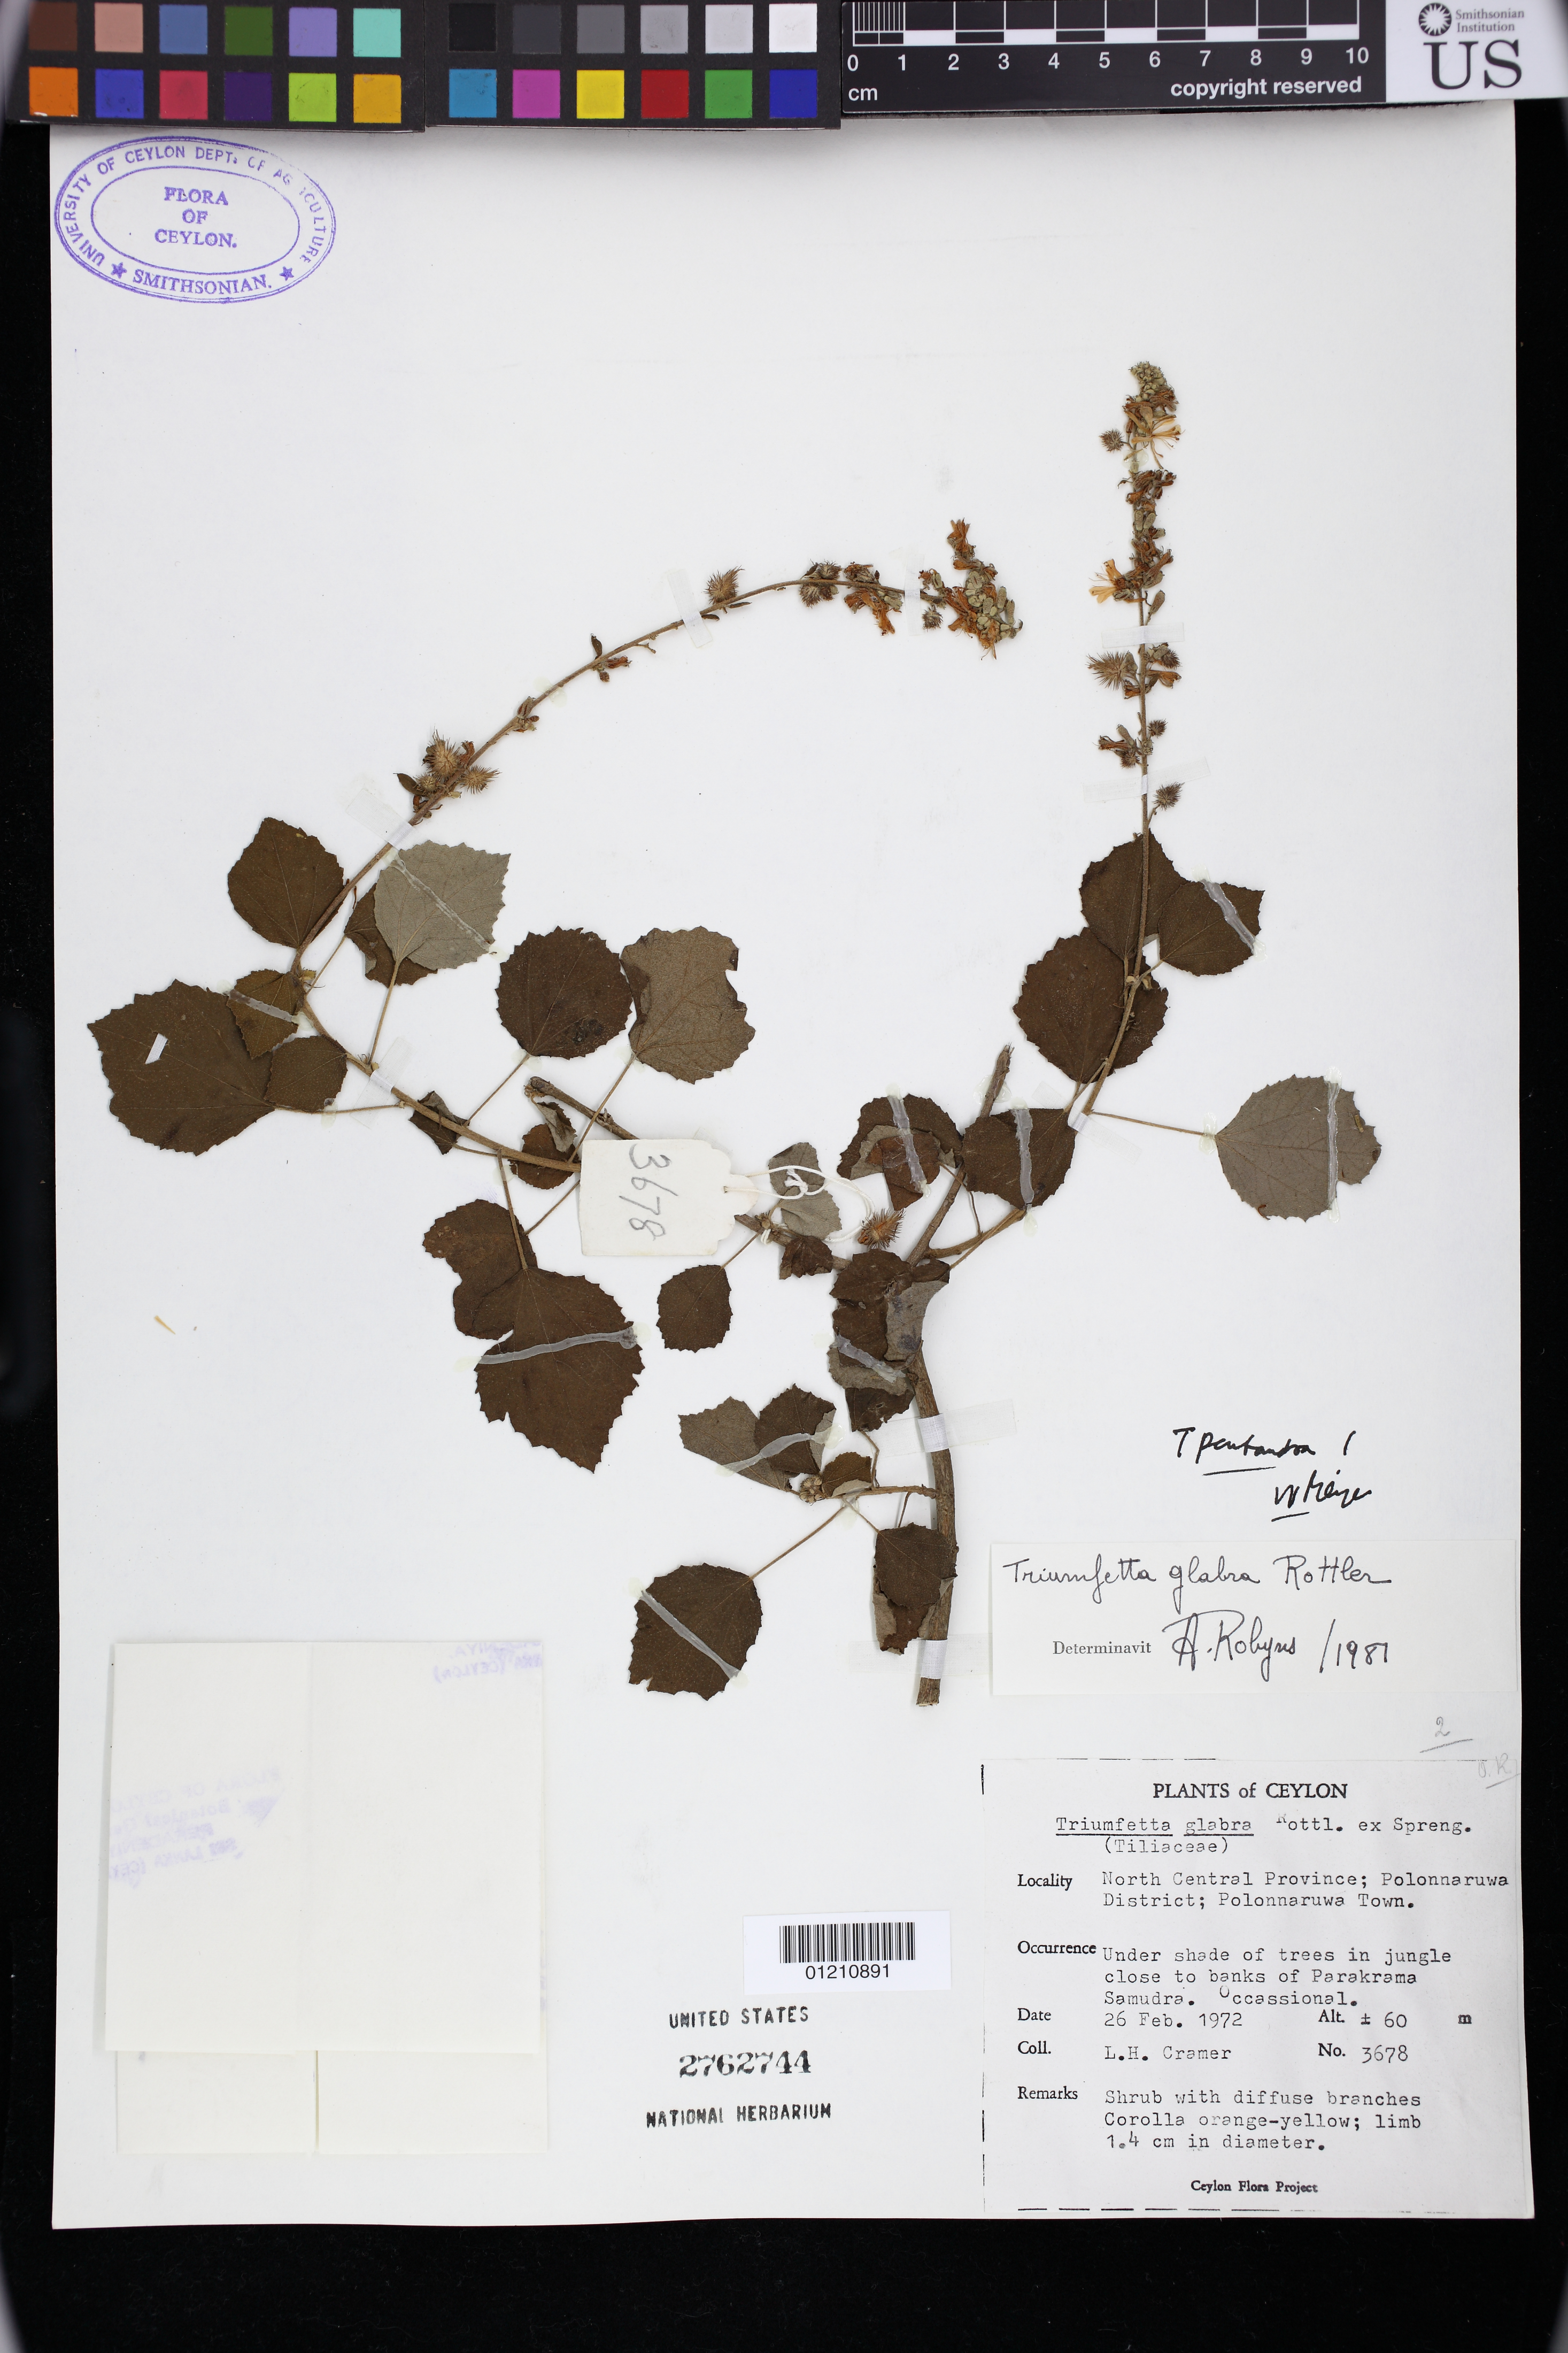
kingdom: Plantae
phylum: Tracheophyta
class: Magnoliopsida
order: Malvales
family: Malvaceae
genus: Triumfetta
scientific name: Triumfetta pentandra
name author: A. Rich.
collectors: L. H. Cramer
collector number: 3678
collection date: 1972-02-26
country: Sri Lanka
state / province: North Central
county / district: Polonnaruwa District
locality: North Central Province;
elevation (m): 60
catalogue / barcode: US 2762744